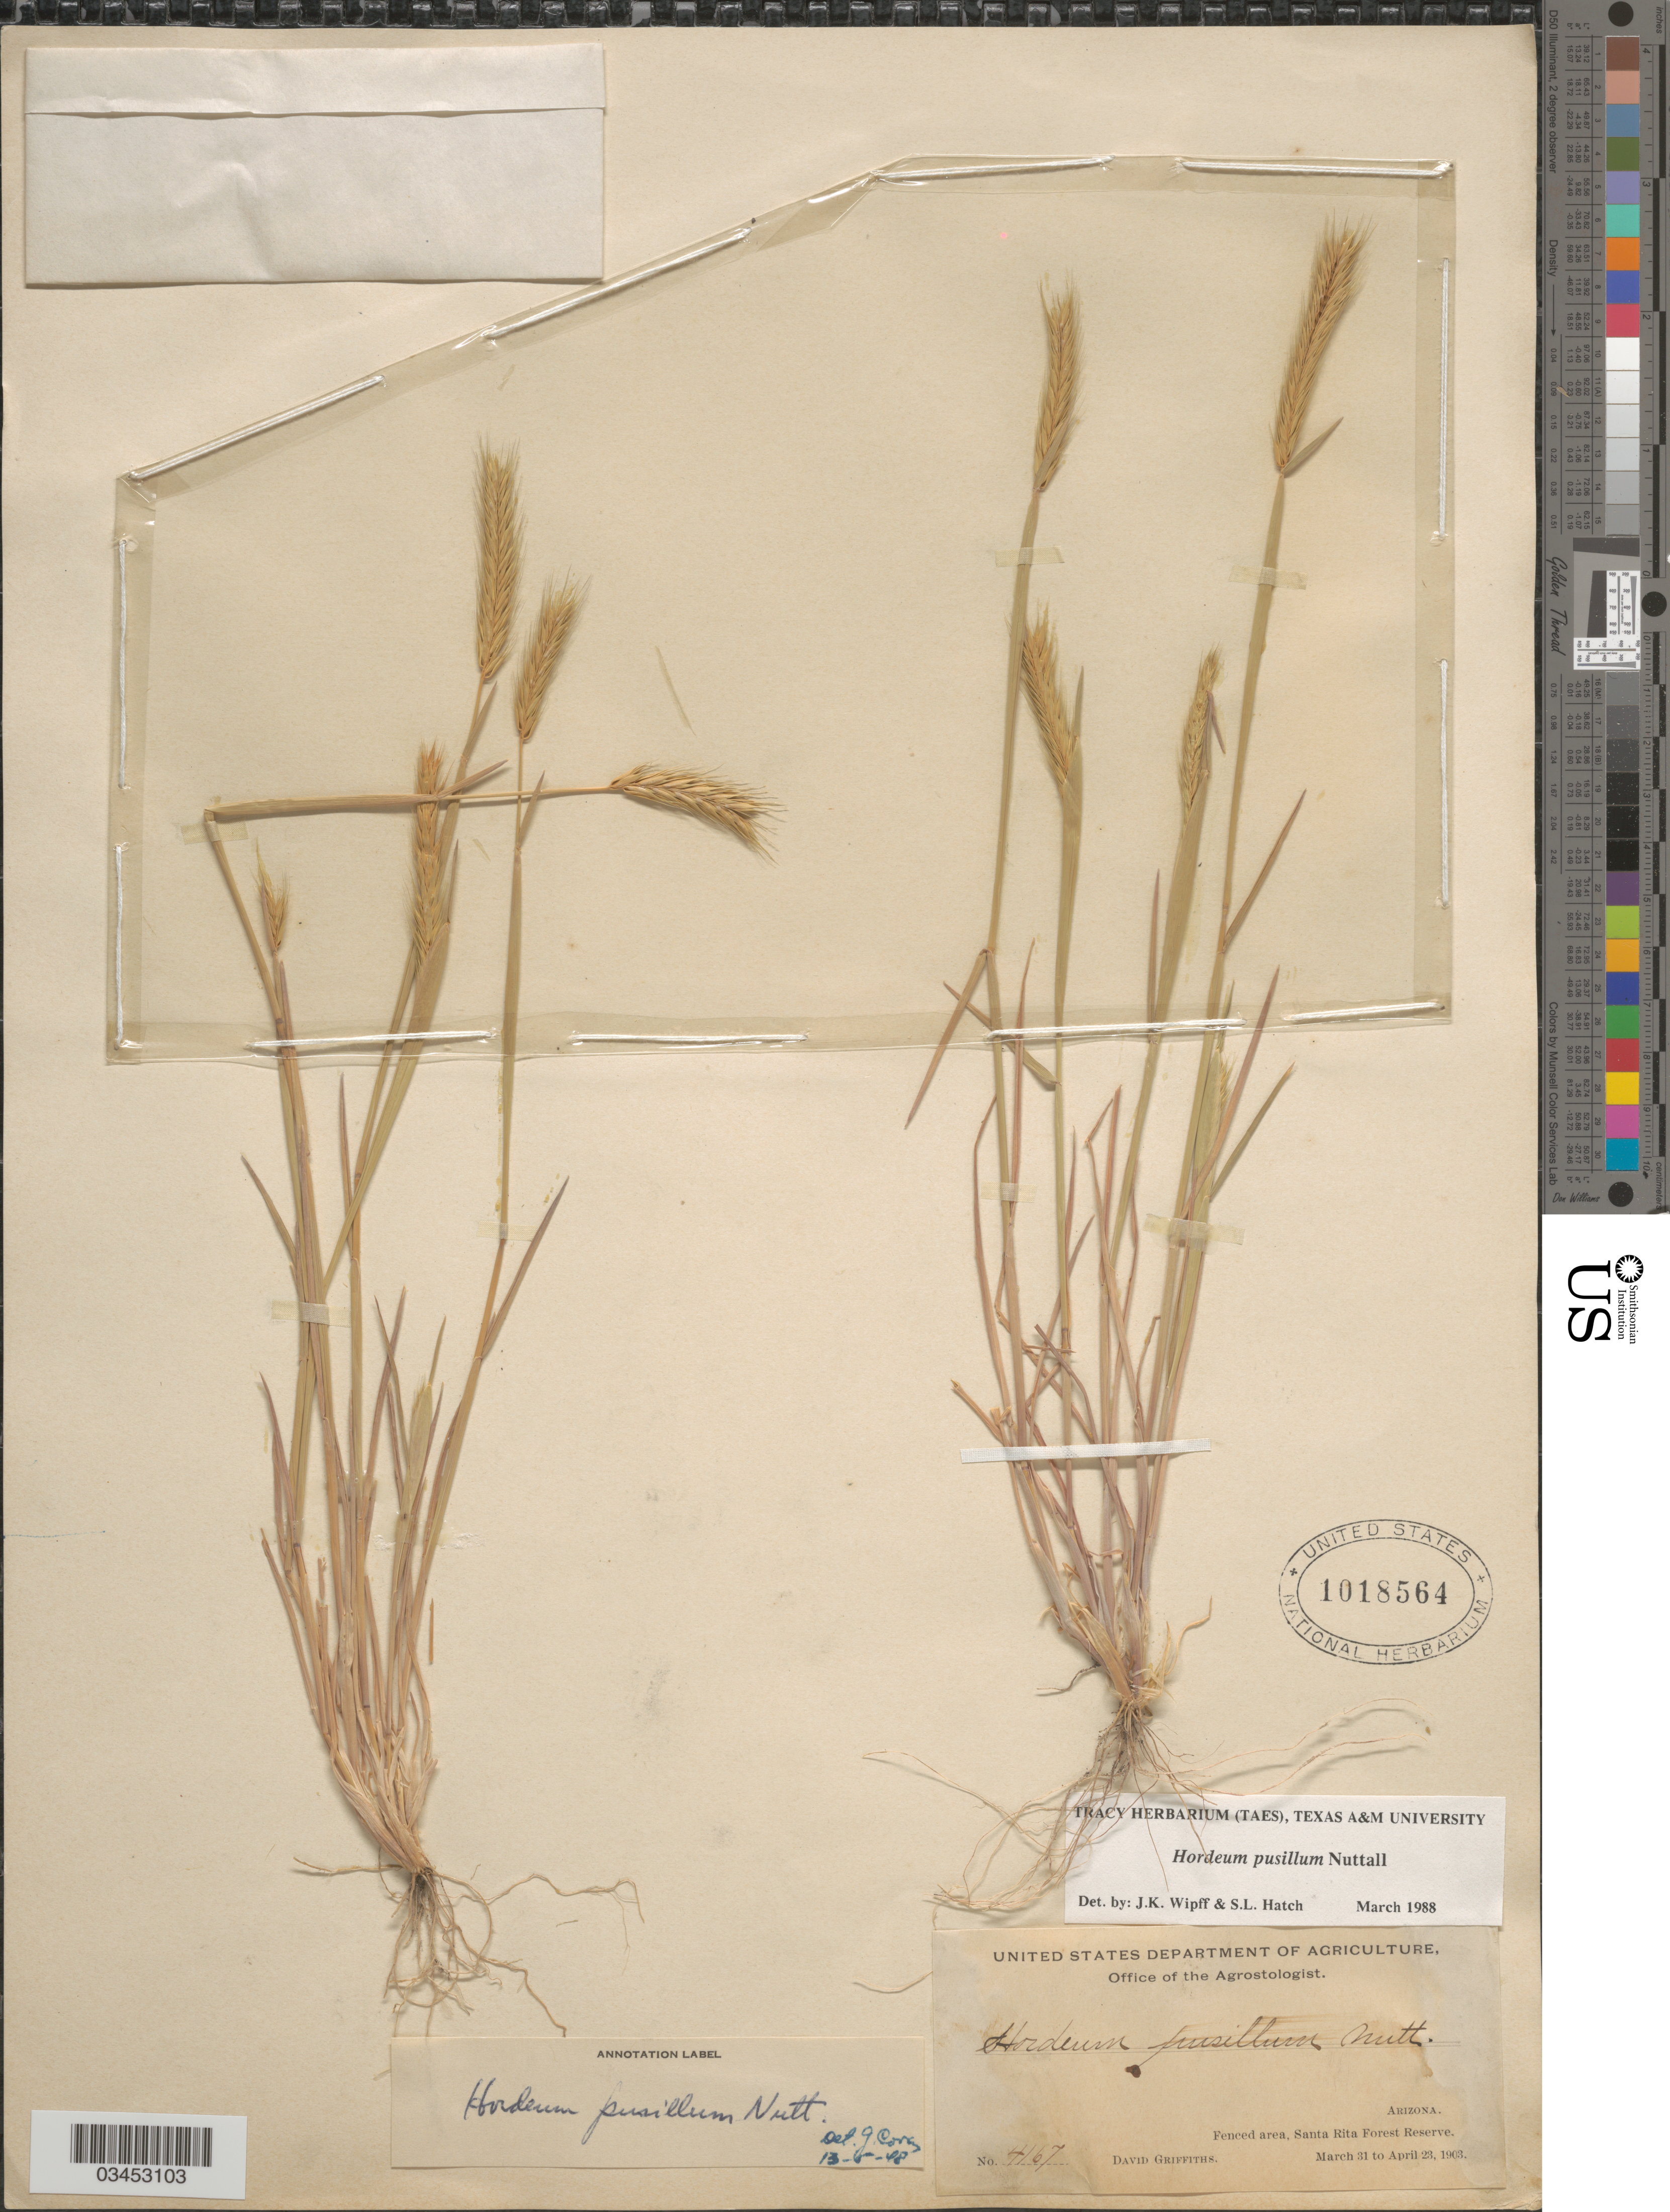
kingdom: Plantae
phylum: Tracheophyta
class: Liliopsida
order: Poales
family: Poaceae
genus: Hordeum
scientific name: Hordeum pusillum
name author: Nutt.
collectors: D. Griffiths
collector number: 4167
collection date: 1903-03-31/1903-04-23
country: United States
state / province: Arizona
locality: Fenced area, Santa Rita Forest Reserve.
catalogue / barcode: US 1018564